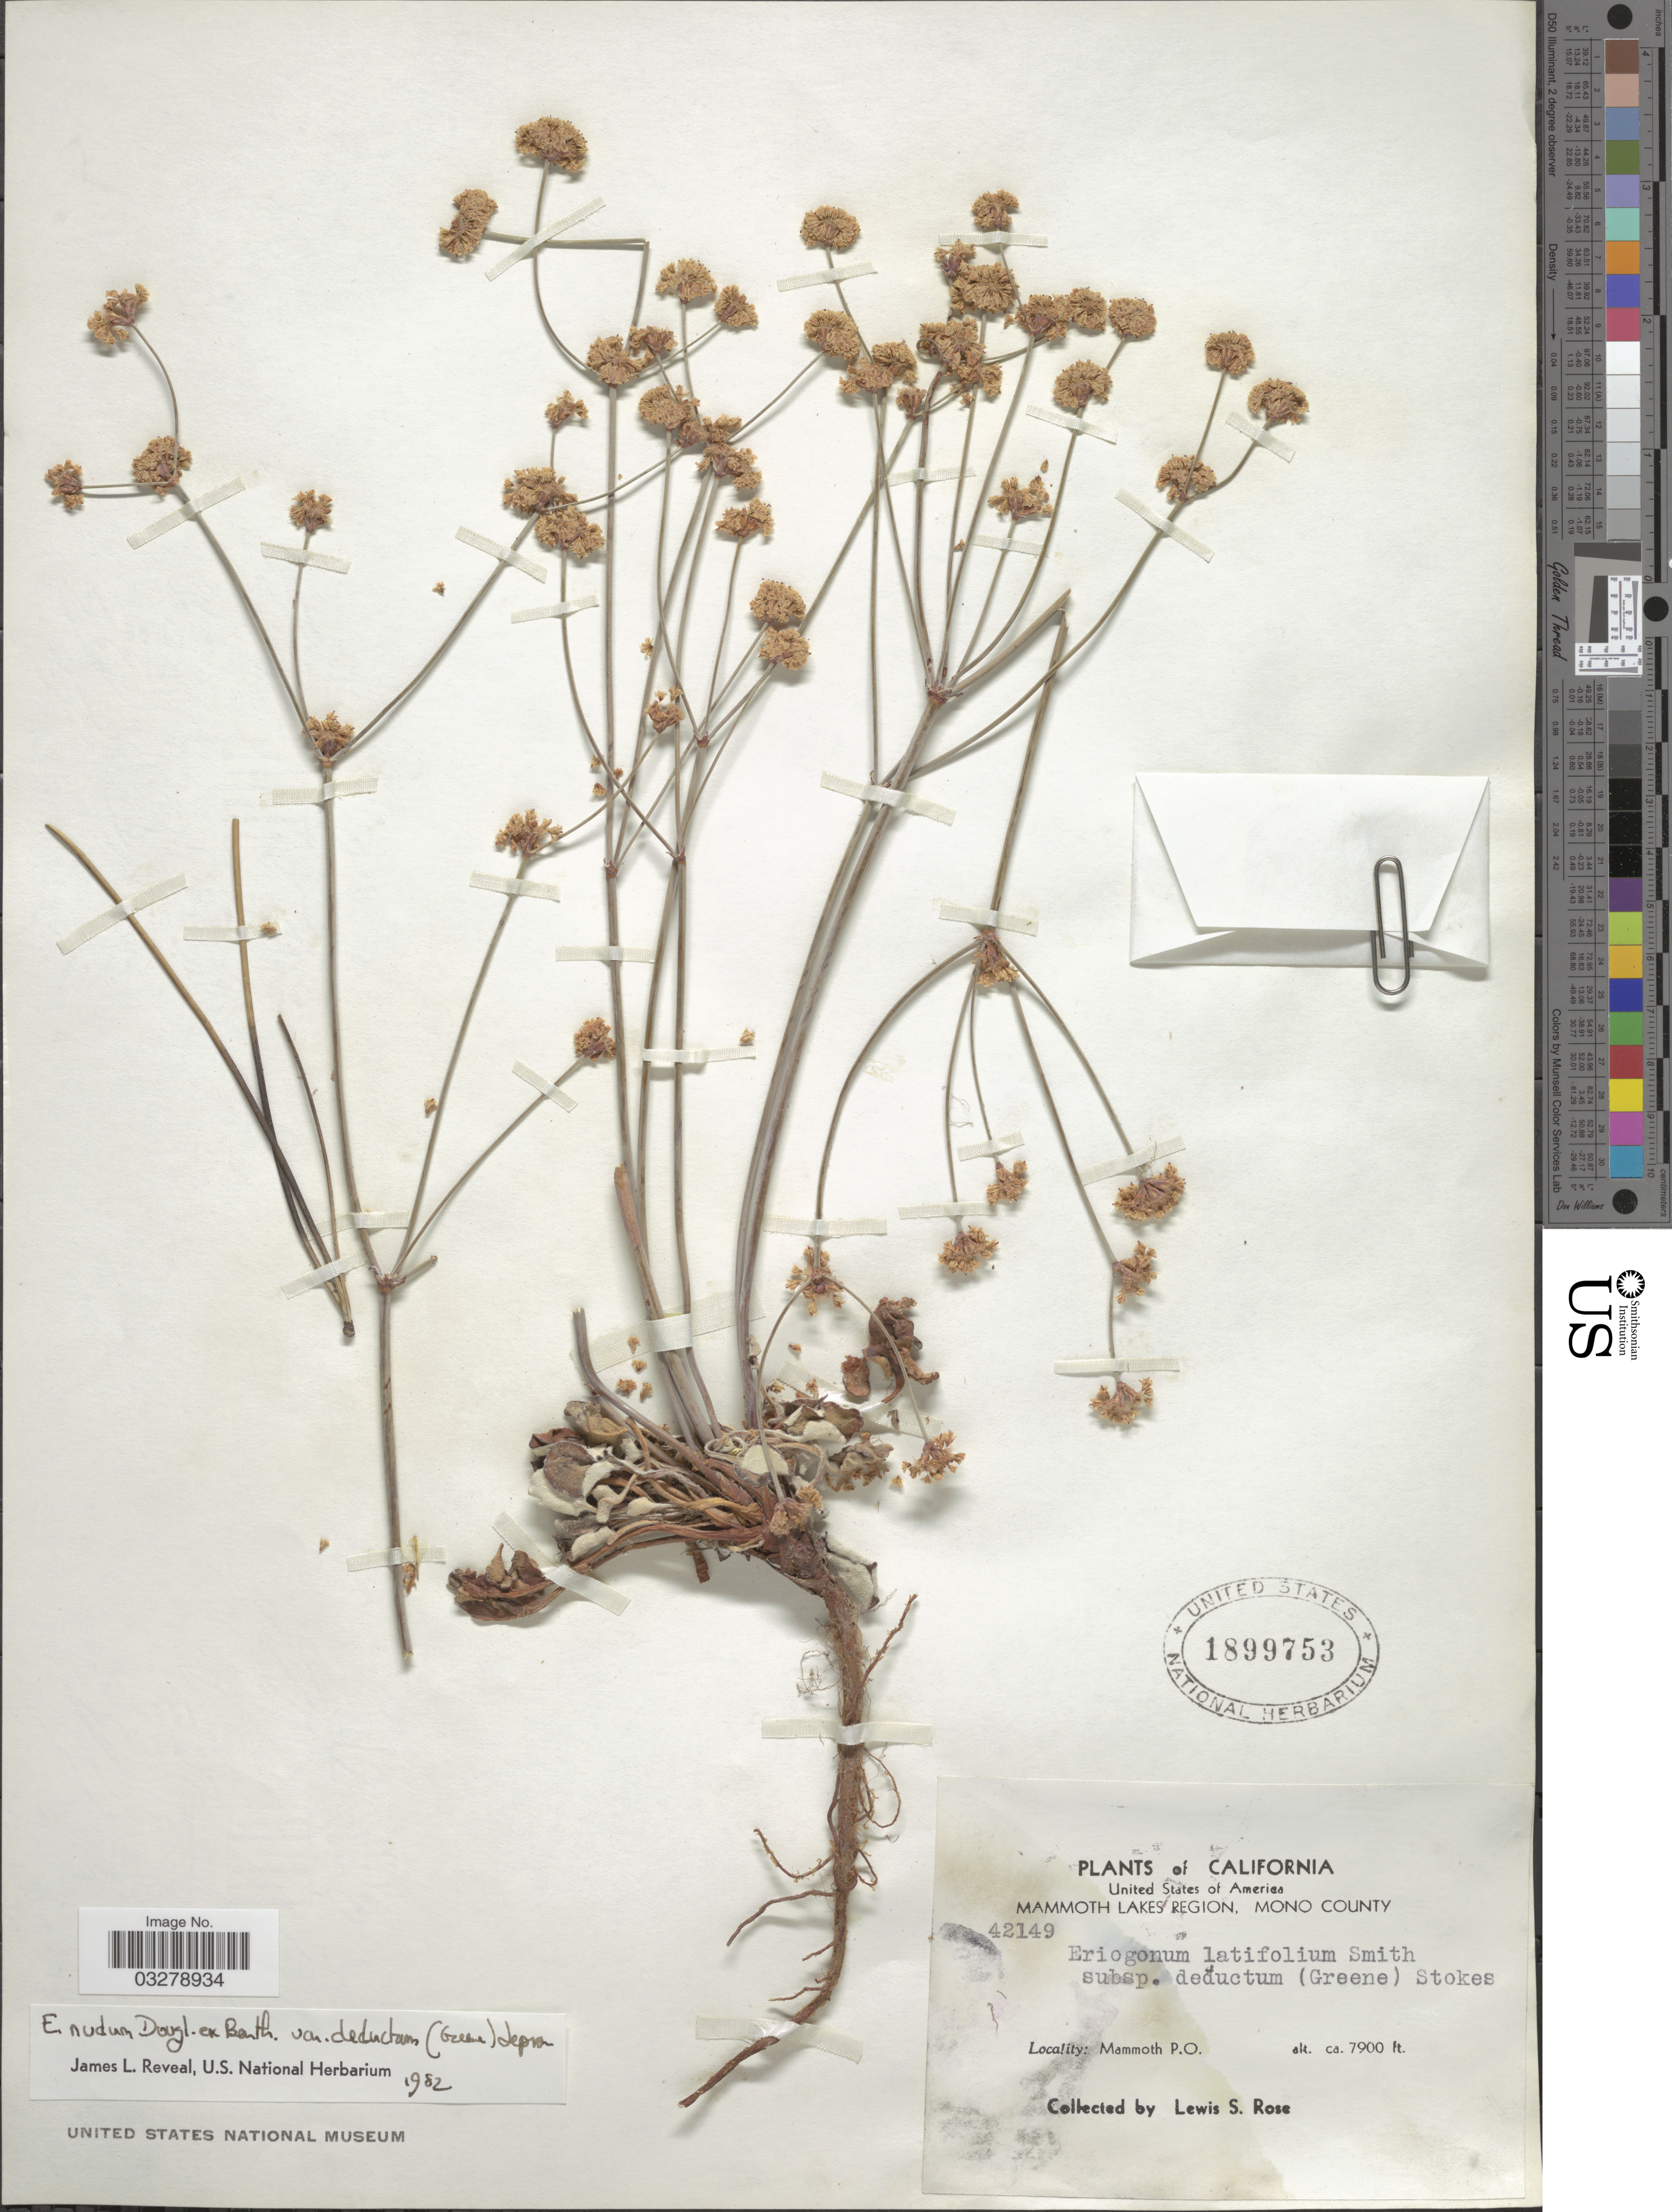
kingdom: Plantae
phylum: Tracheophyta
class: Magnoliopsida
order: Caryophyllales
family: Polygonaceae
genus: Eriogonum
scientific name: Eriogonum nudum var. deductum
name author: (Greene) Jeps.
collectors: L. S. Rose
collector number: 42149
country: United States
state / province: California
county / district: Mono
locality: Mammoth Lakes Region, Mono County, Mammoth P.O.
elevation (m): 2408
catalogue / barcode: US 1899753